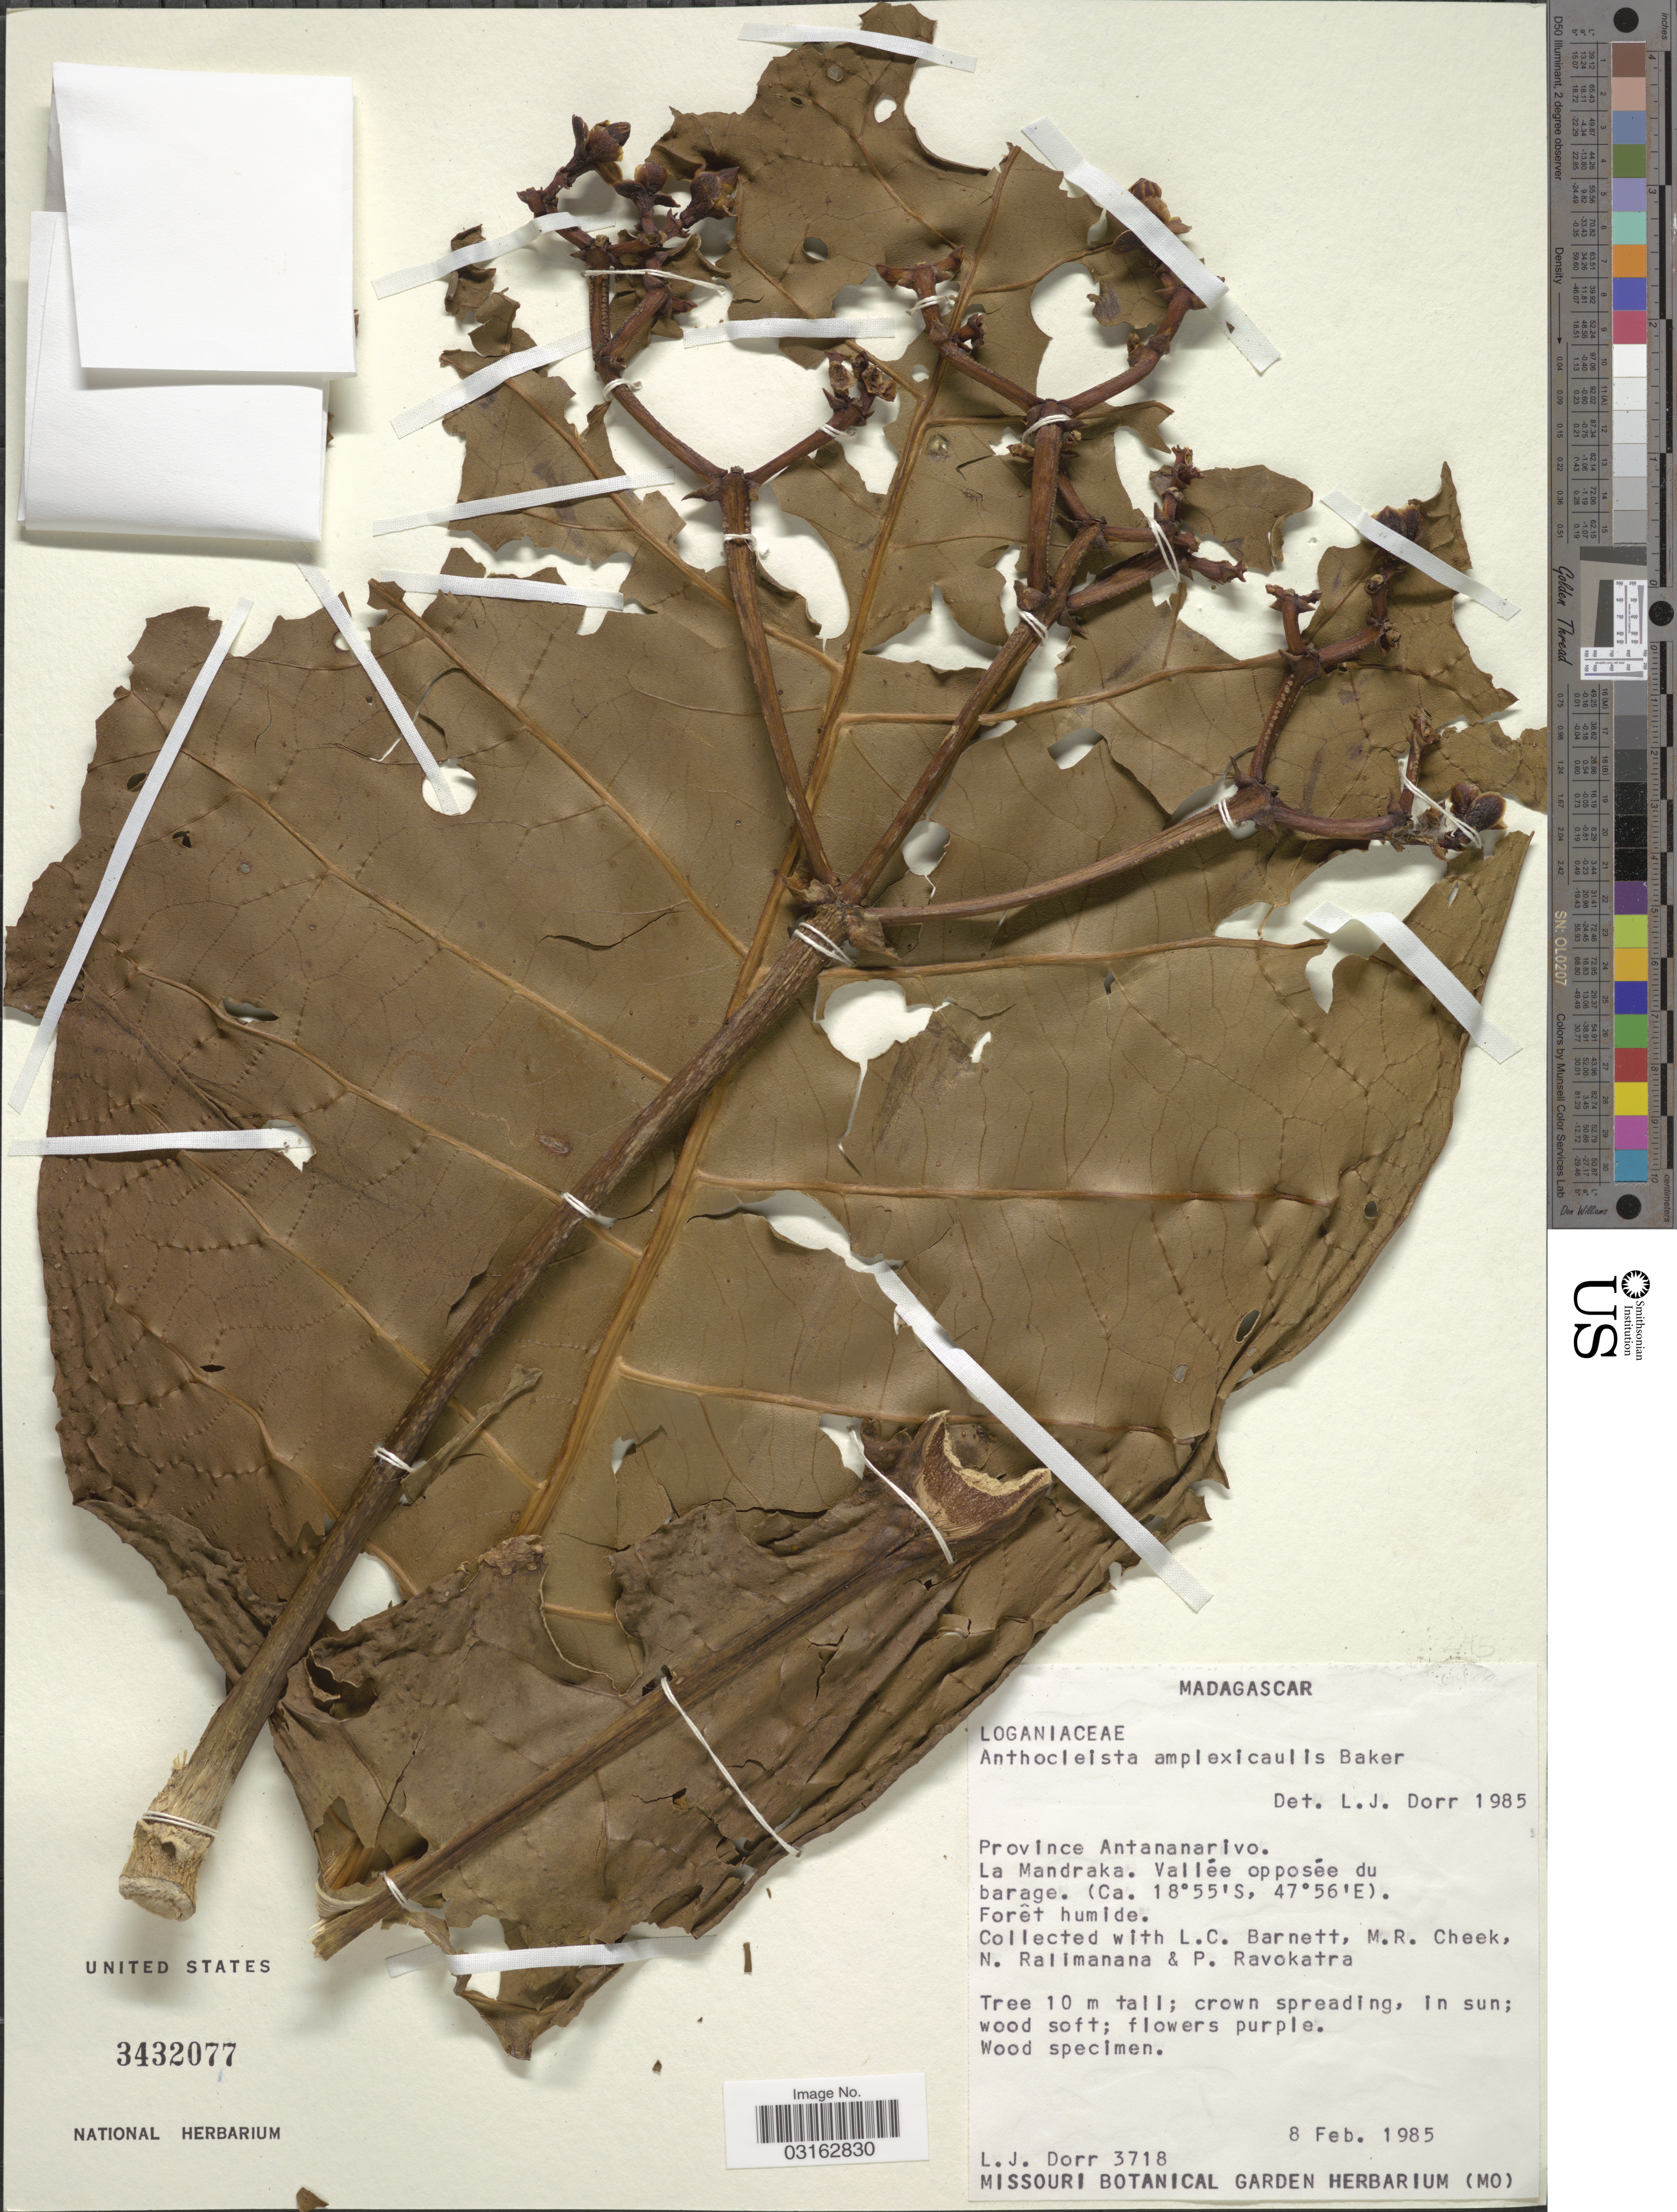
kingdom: Plantae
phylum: Tracheophyta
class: Magnoliopsida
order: Gentianales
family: Gentianaceae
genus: Anthocleista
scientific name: Anthocleista amplexicaulis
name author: Baker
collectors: L. J. Dorr, L. C. Barnett, M. Cheek, N. Ralimanana & P. Ravokatra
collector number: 3718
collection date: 1985-02-08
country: Madagascar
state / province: Analamanga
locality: La Mandraka. Vallée opposée du barage.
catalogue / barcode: US 3432077